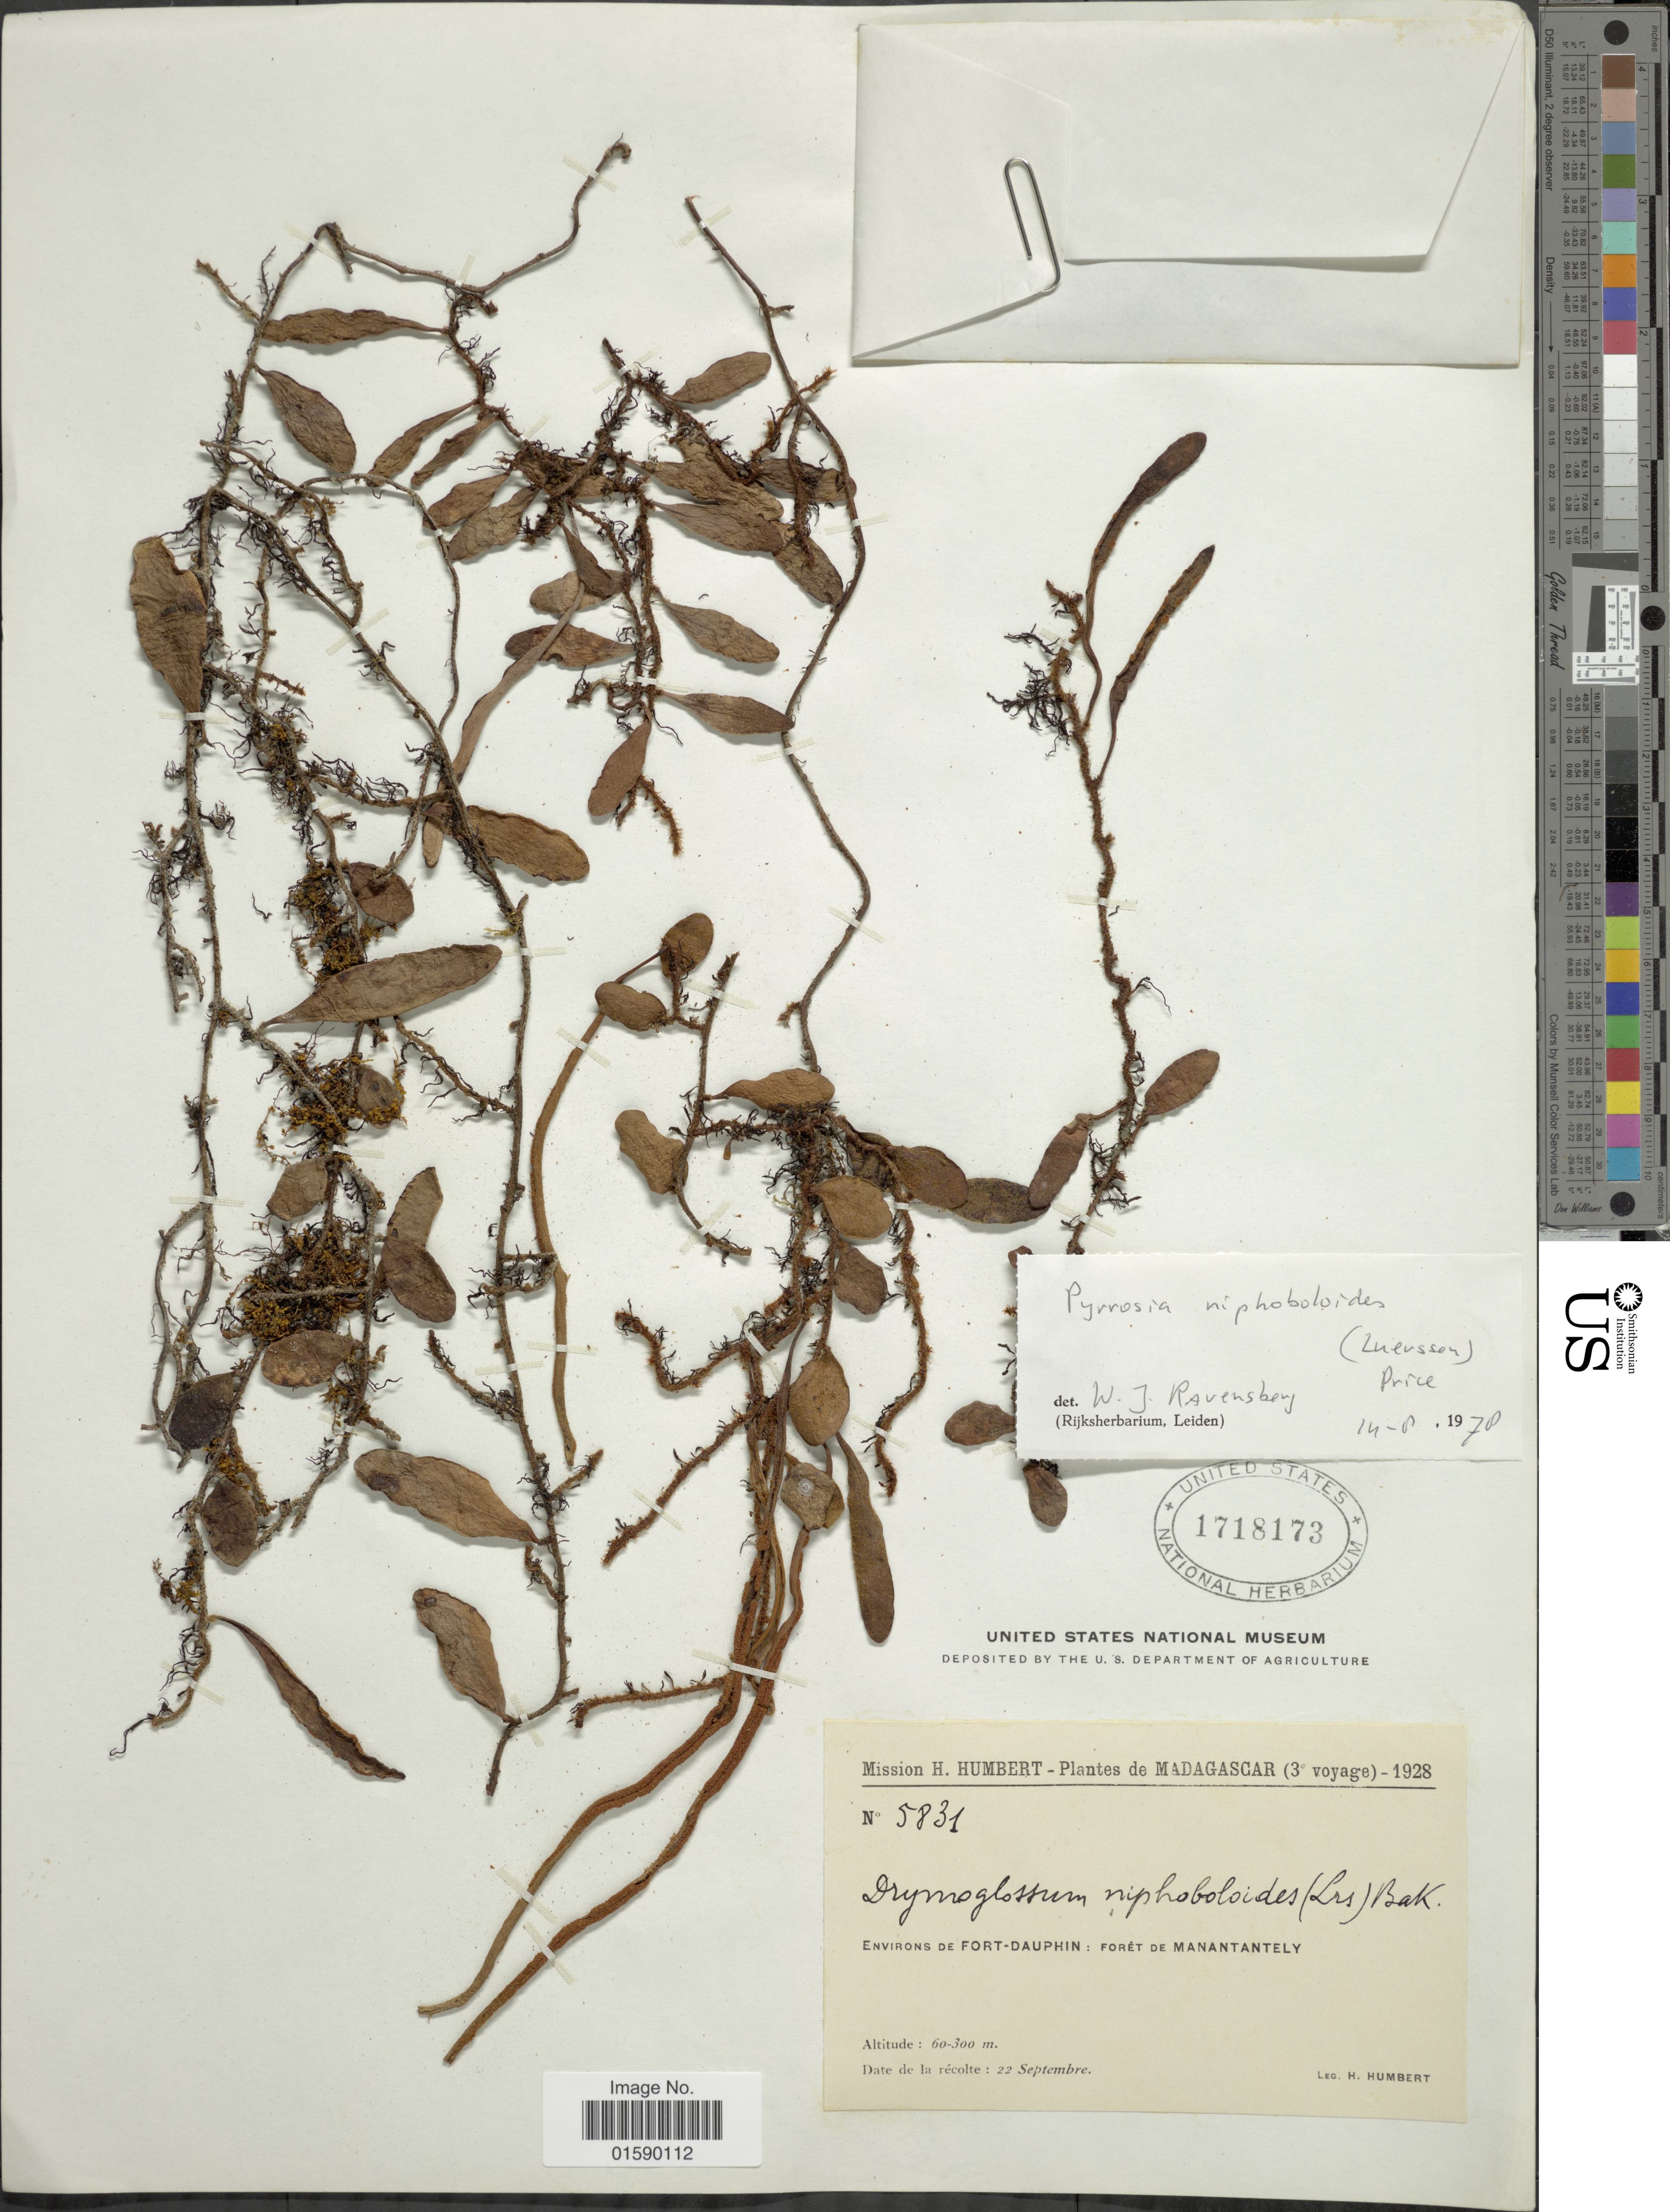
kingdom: Plantae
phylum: Tracheophyta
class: Polypodiopsida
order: Polypodiales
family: Polypodiaceae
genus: Pyrrosia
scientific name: Pyrrosia niphoboloides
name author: (Luerss.) M.G. Price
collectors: H. Humbert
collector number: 5831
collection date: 1928-09-22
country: Madagascar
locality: Madagascar, Environs, de Fort-Dauphin: Foret de Manantanley.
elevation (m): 60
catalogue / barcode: US 1718173